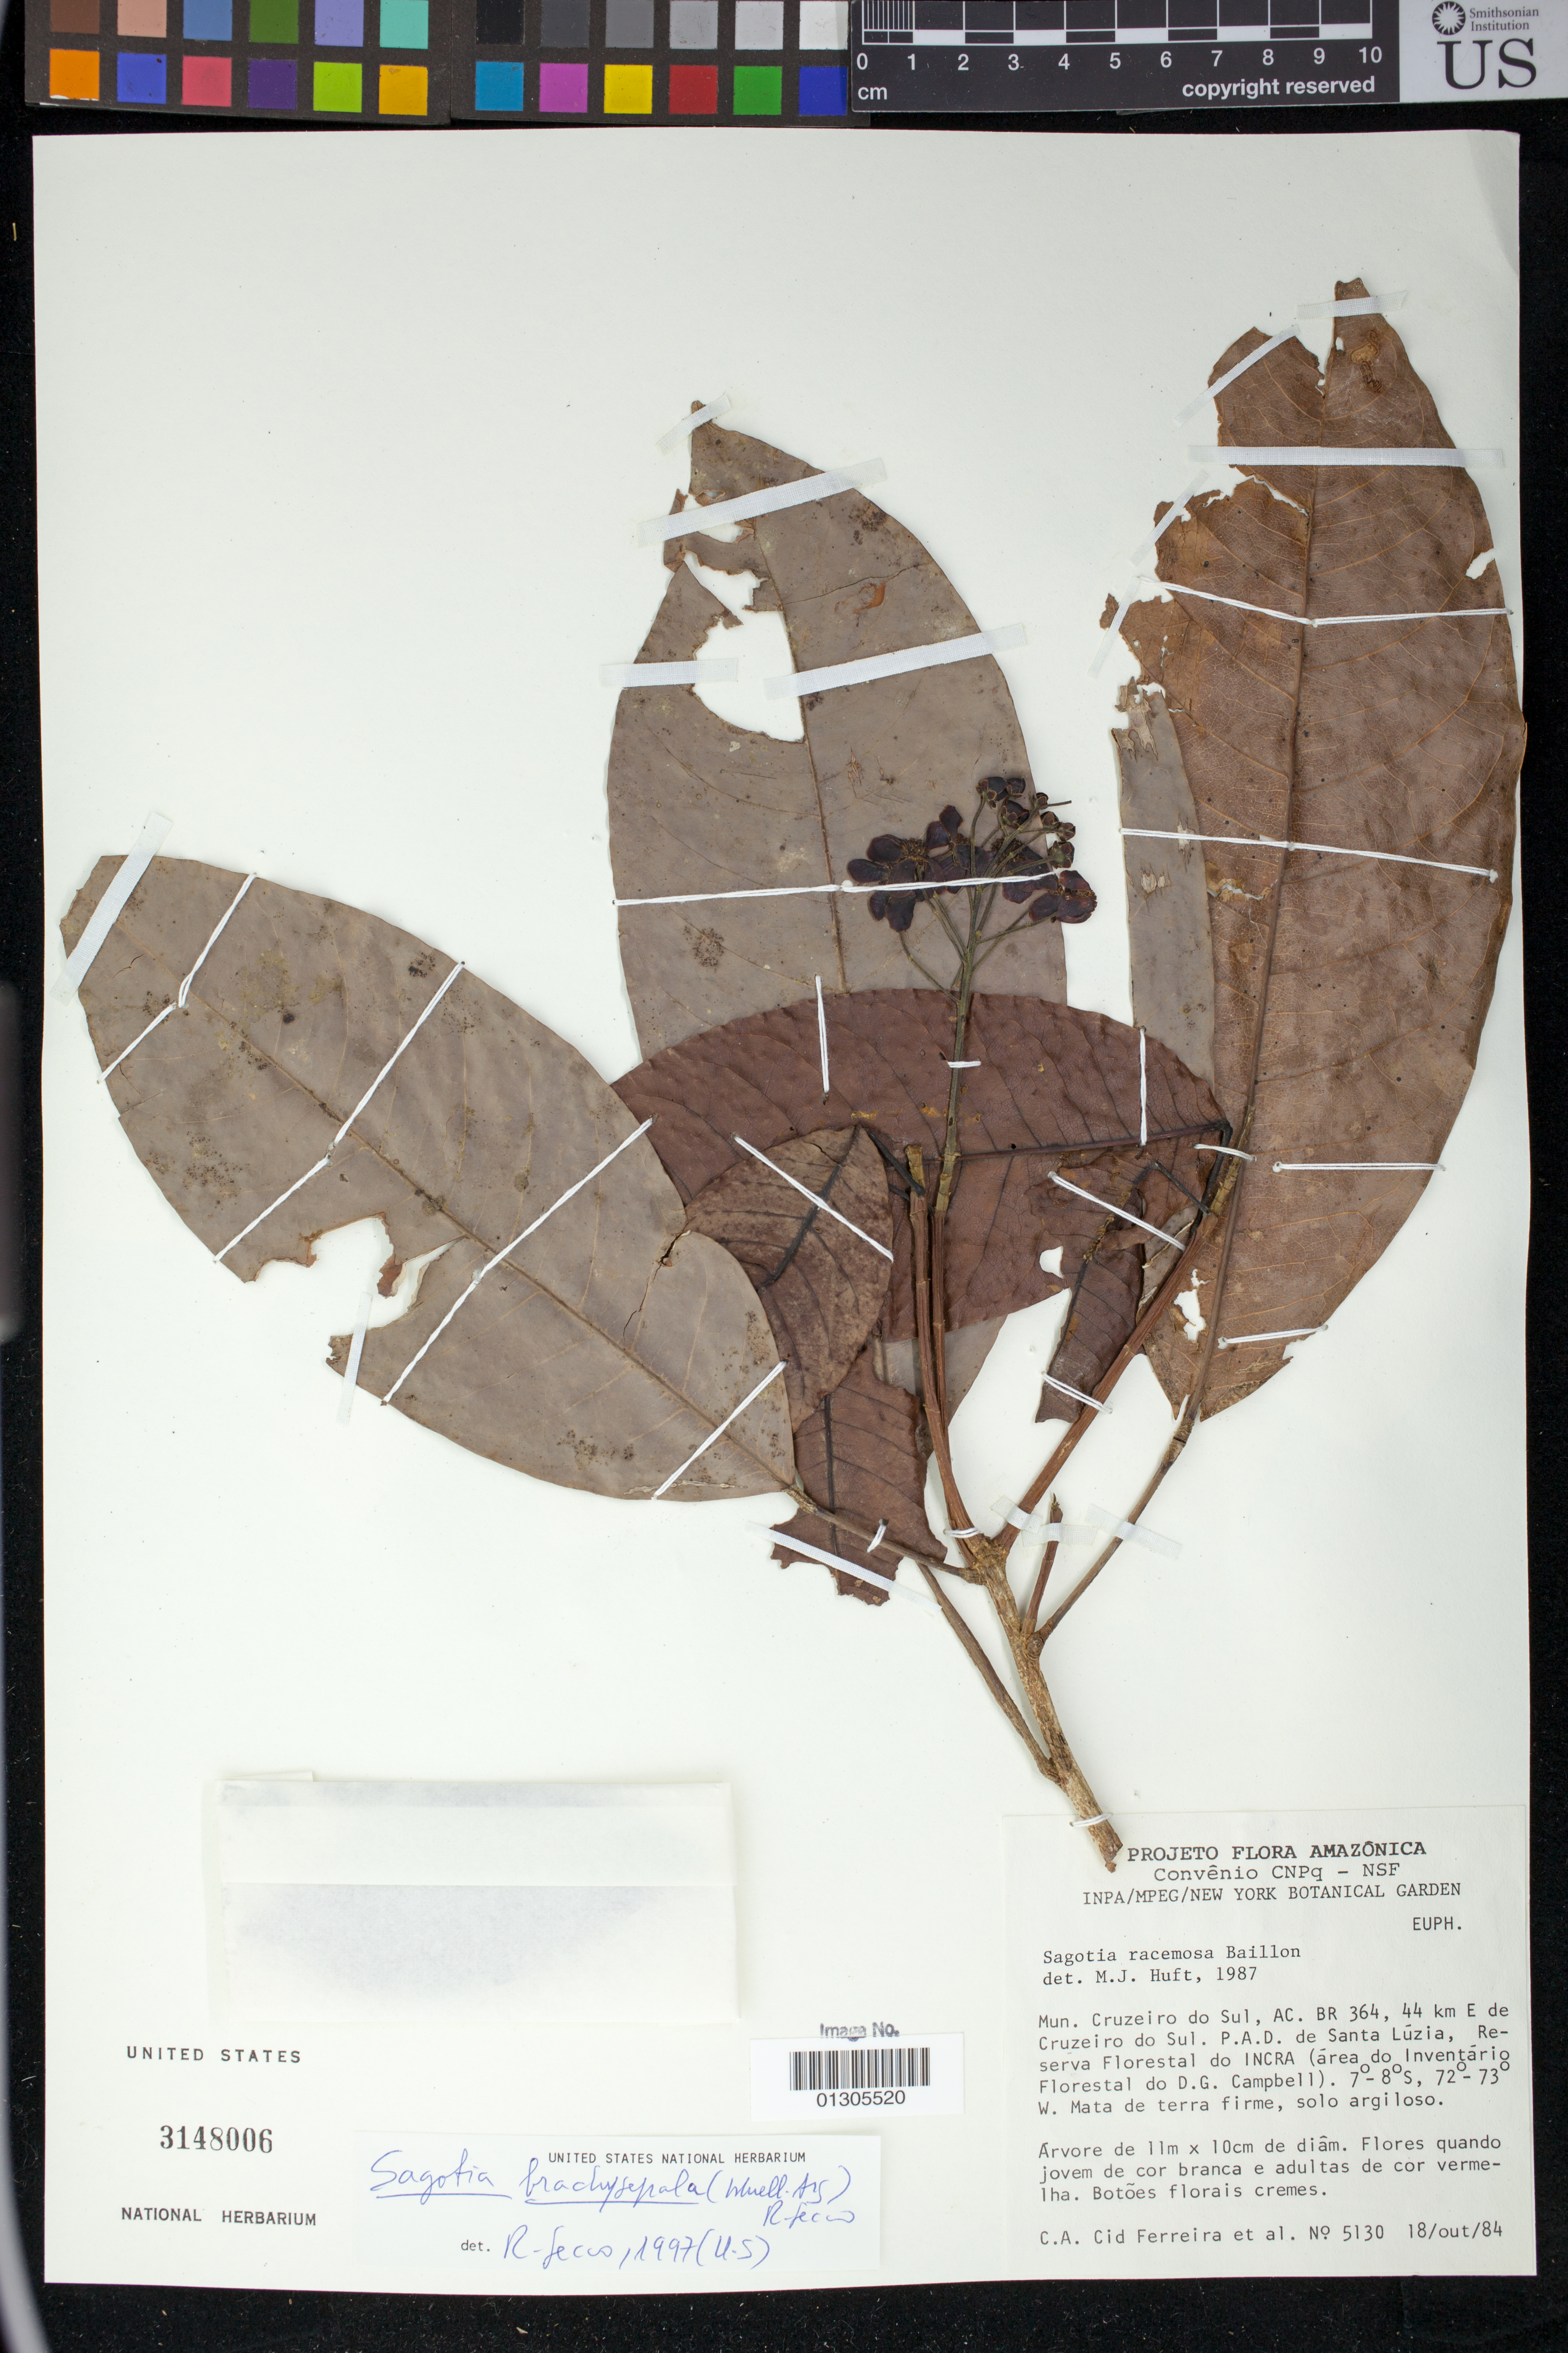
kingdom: Plantae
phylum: Tracheophyta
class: Magnoliopsida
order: Malpighiales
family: Euphorbiaceae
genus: Sagotia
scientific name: Sagotia racemosa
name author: Baill.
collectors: C. A. Cid Ferreira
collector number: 5130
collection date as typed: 18 Oct 1984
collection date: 1984-10-18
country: Brazil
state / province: Acre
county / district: Cruzeiro do Sul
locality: BR 364, 44 km E da cidade de Cruzeiro do Sul, P.A.D. Sta. Luzia, rreserva florestal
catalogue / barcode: US 3148006